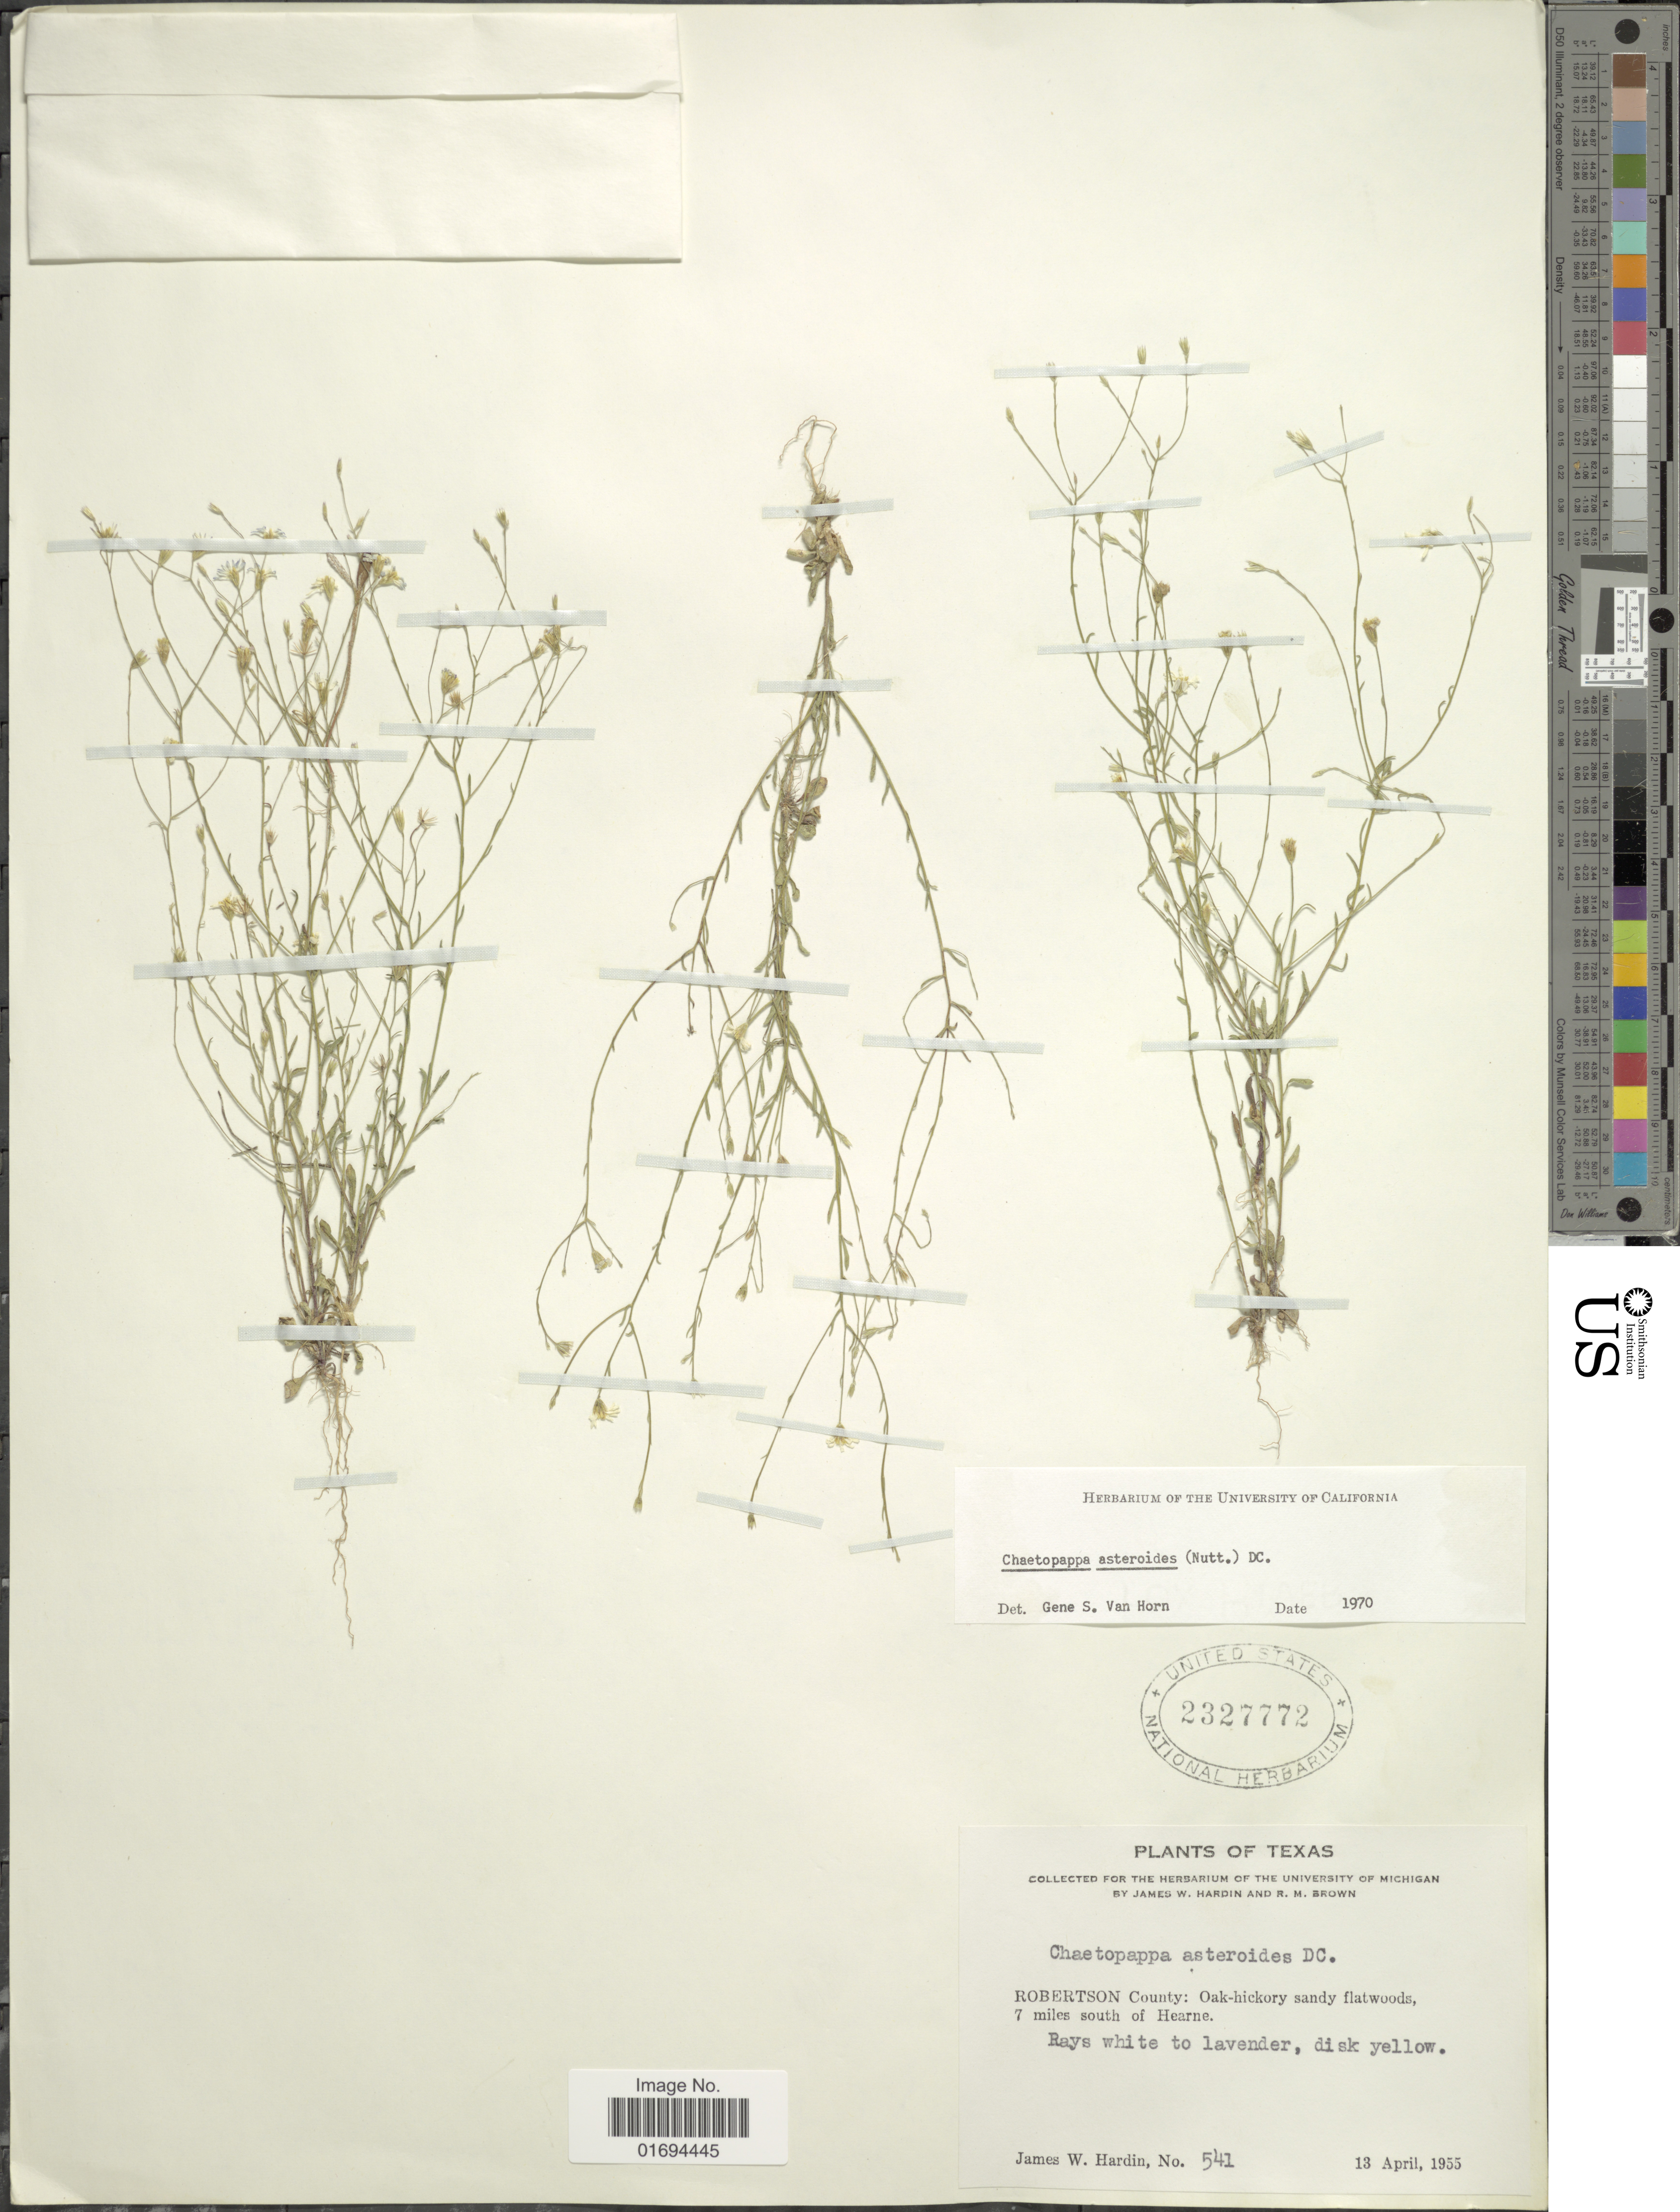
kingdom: Plantae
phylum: Tracheophyta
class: Magnoliopsida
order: Asterales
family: Asteraceae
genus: Chaetopappa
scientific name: Chaetopappa asteroides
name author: (Nutt.) DC.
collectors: J. Hardin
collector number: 541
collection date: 1955-04-13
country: United States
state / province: Texas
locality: Robertson County: Oak-hickory sandy flatwoods, 7 miles south of Hearne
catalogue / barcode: US 2327772